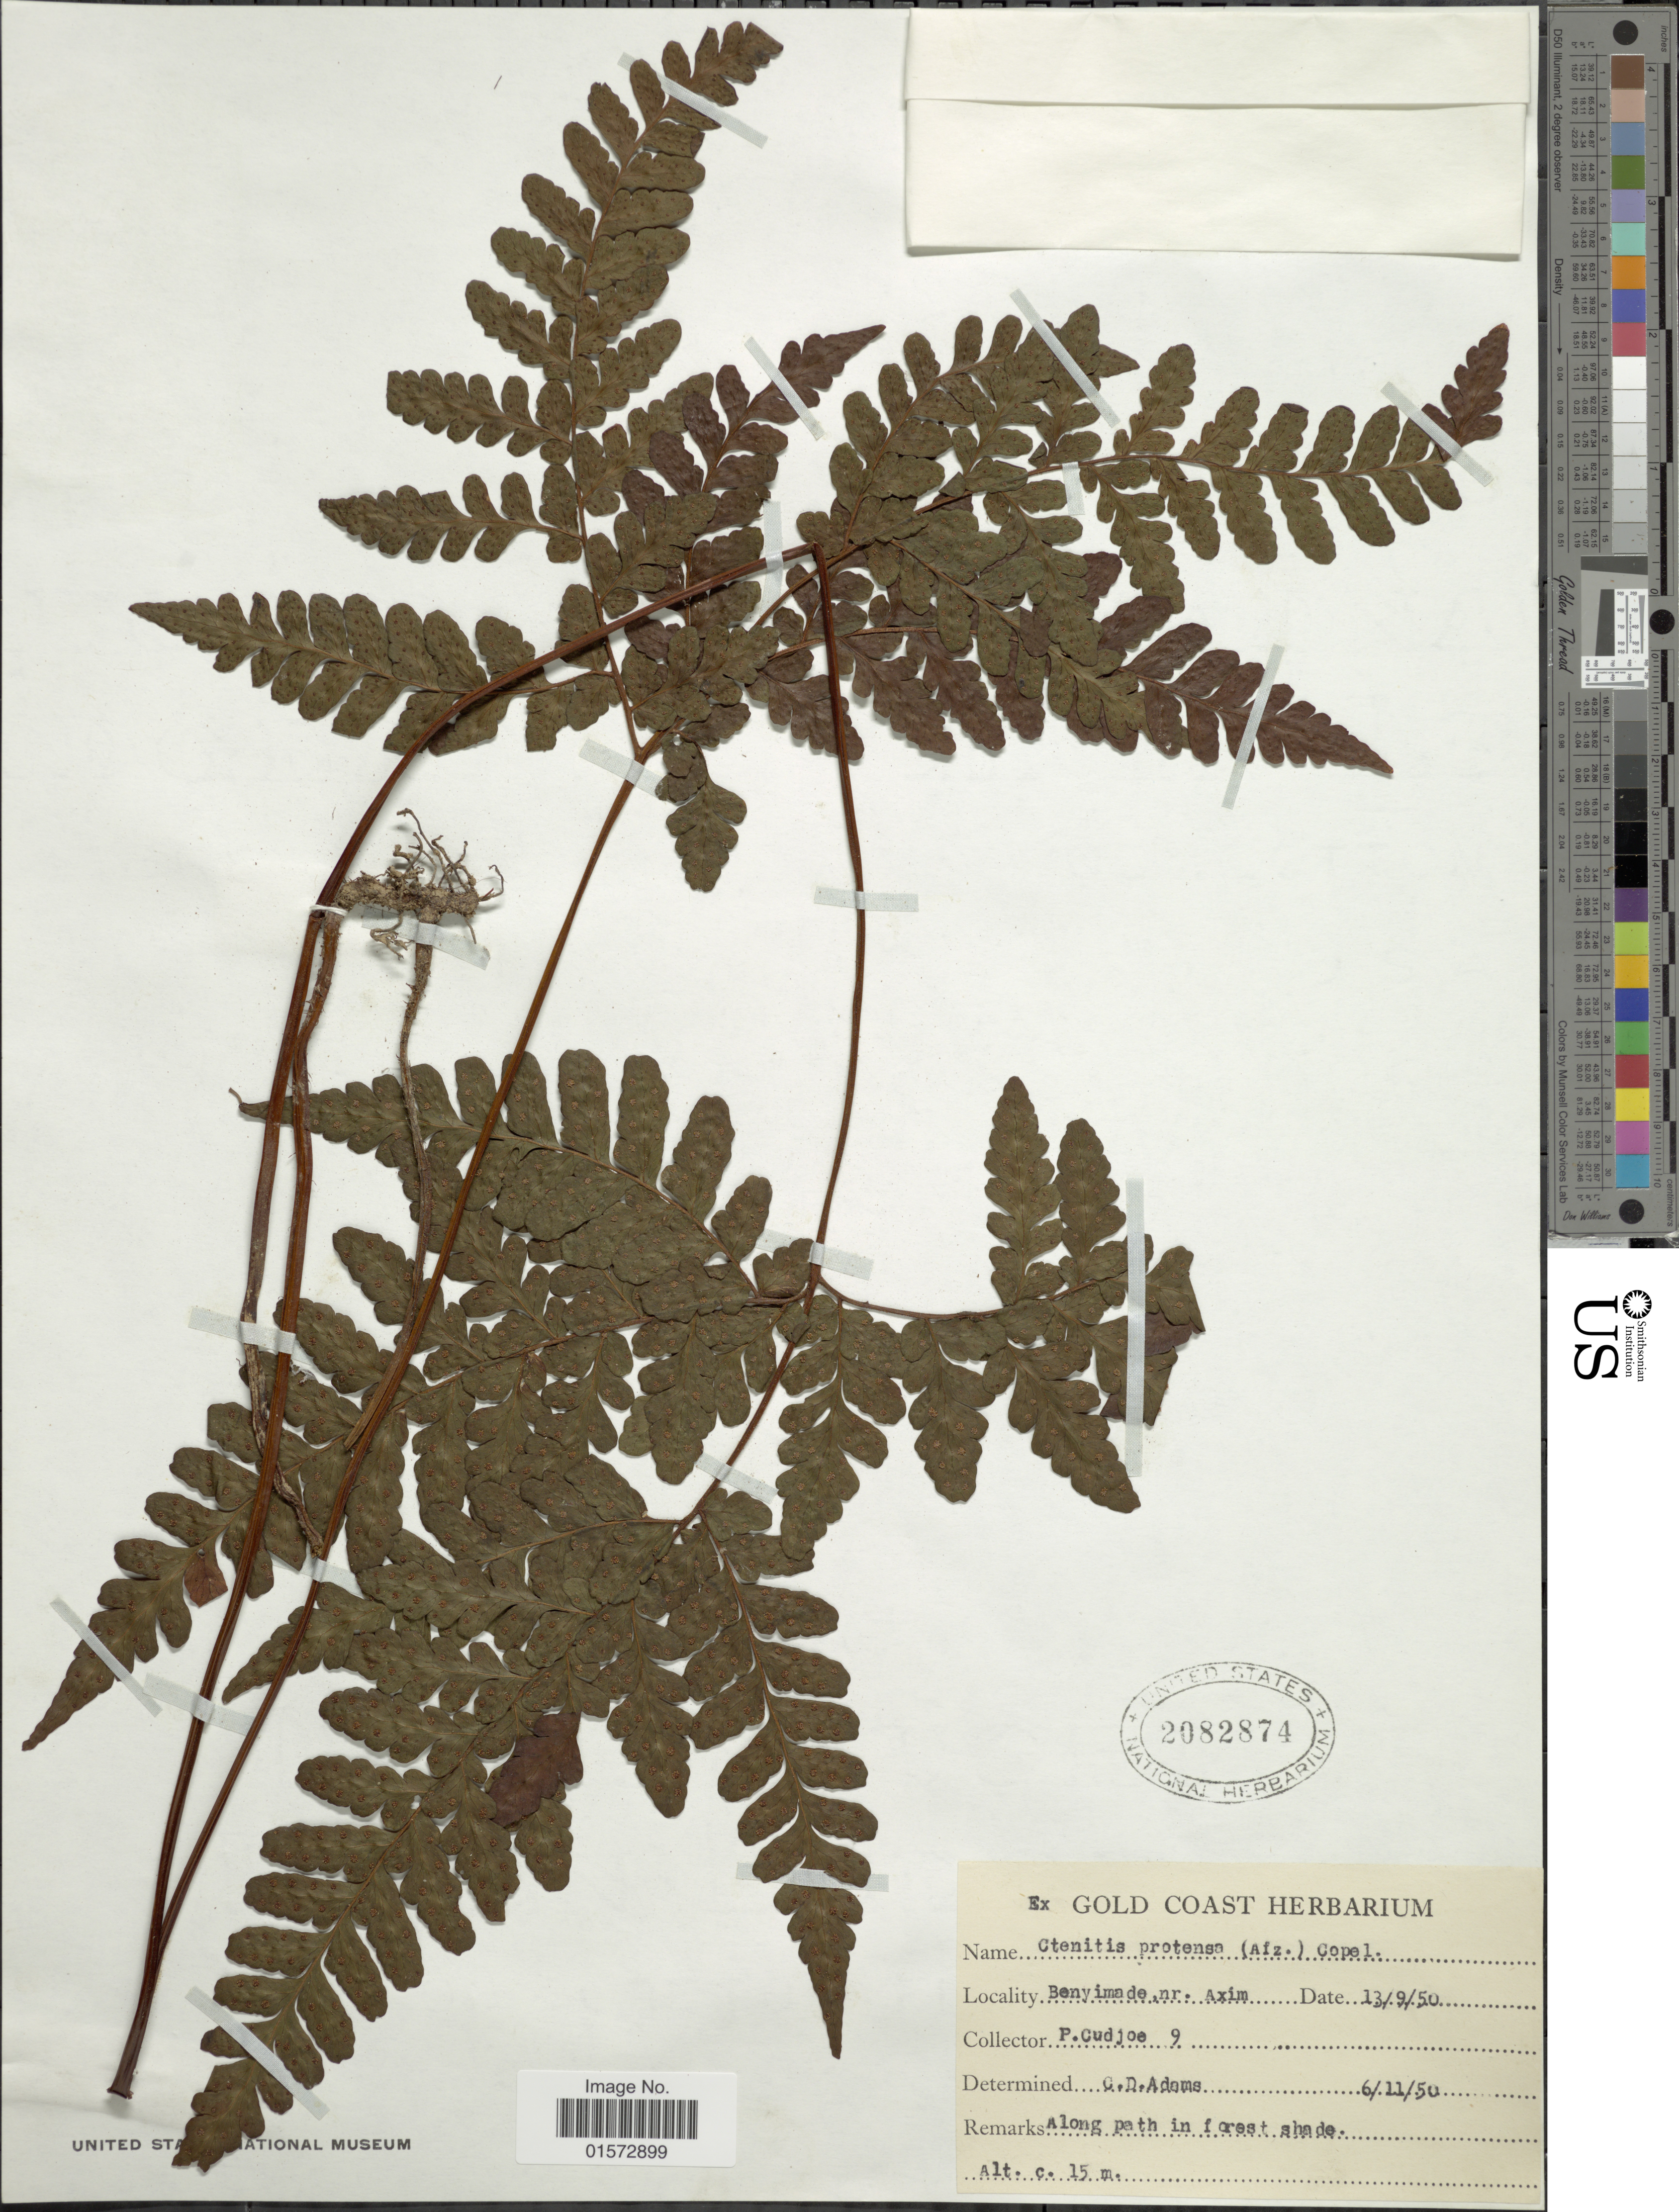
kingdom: Plantae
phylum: Tracheophyta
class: Polypodiopsida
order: Polypodiales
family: Tectariaceae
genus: Triplophyllum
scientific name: Triplophyllum protensum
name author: (Sw.) Holttum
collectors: P. Cudjoe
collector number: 9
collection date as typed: Transcribed d/m/y: 13/9/50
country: Ghana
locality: Benyimade, nr. Axim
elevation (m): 15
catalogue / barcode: US 2082874